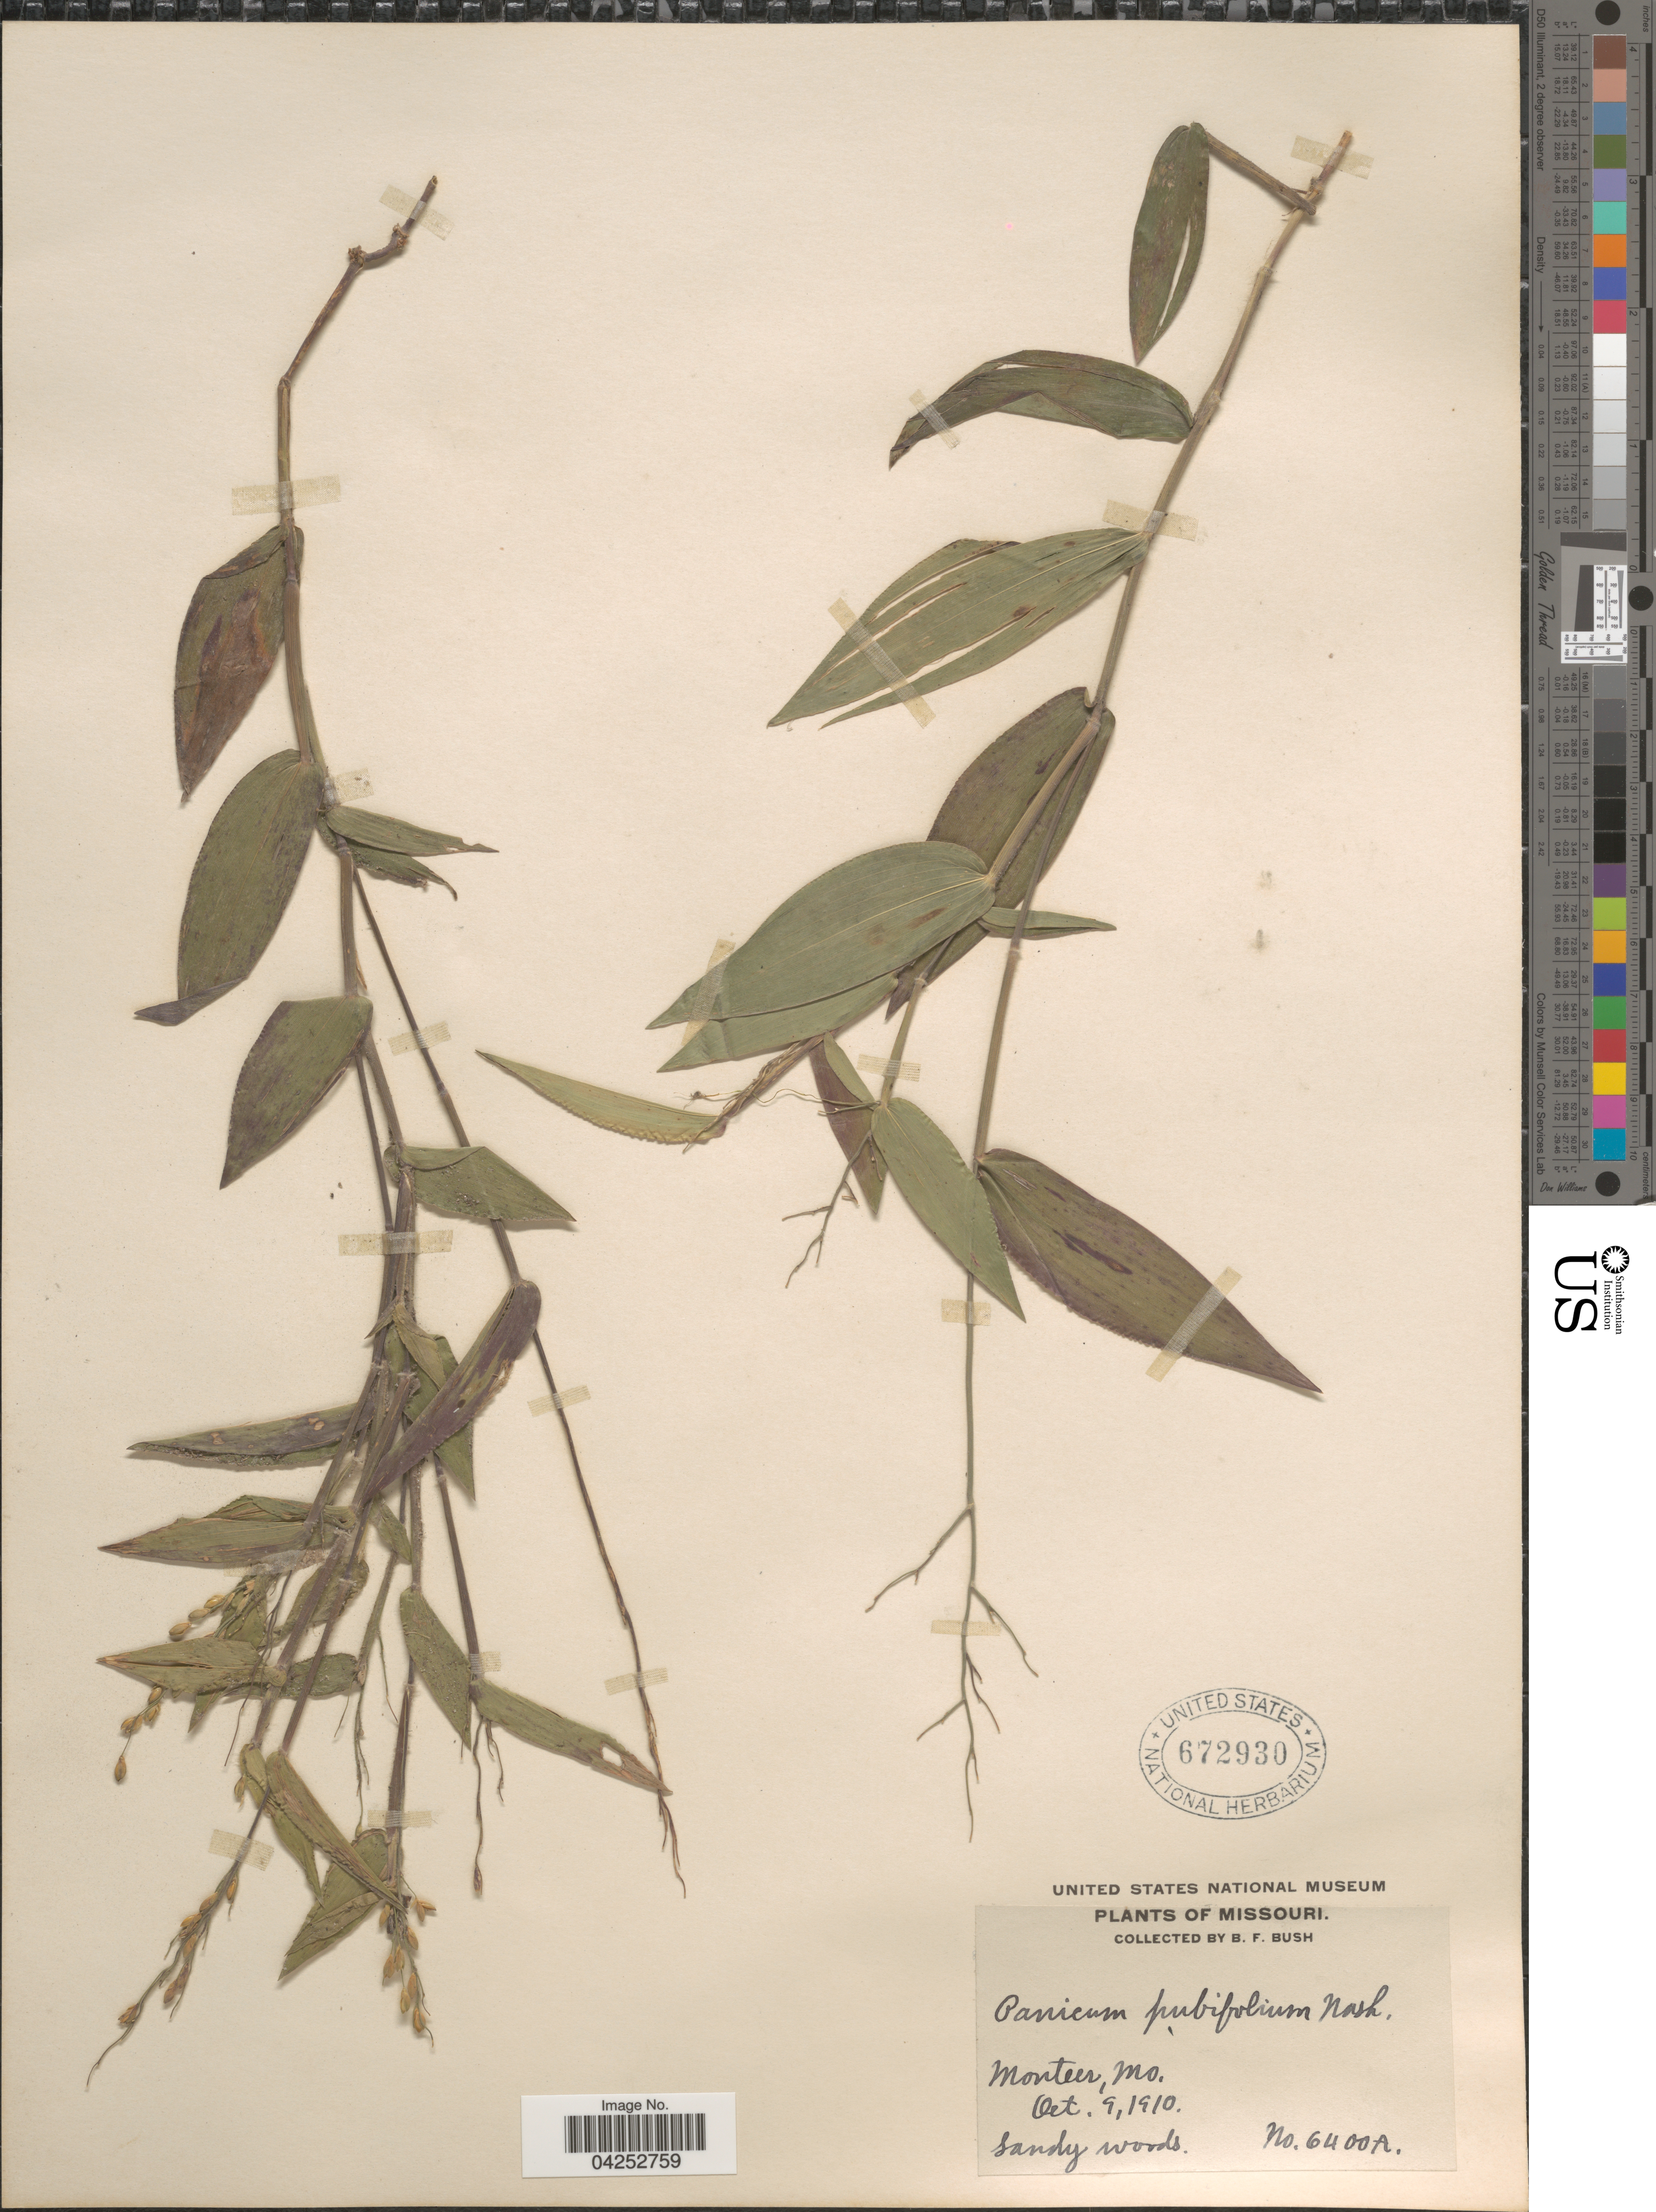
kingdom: Plantae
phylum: Tracheophyta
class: Liliopsida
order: Poales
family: Poaceae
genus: Dichanthelium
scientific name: Dichanthelium boscii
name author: (Poir.) Gould & C.A. Clark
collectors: B. F. Bush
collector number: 6400A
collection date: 1910-10-09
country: United States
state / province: Missouri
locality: Monteer.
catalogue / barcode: US 672930